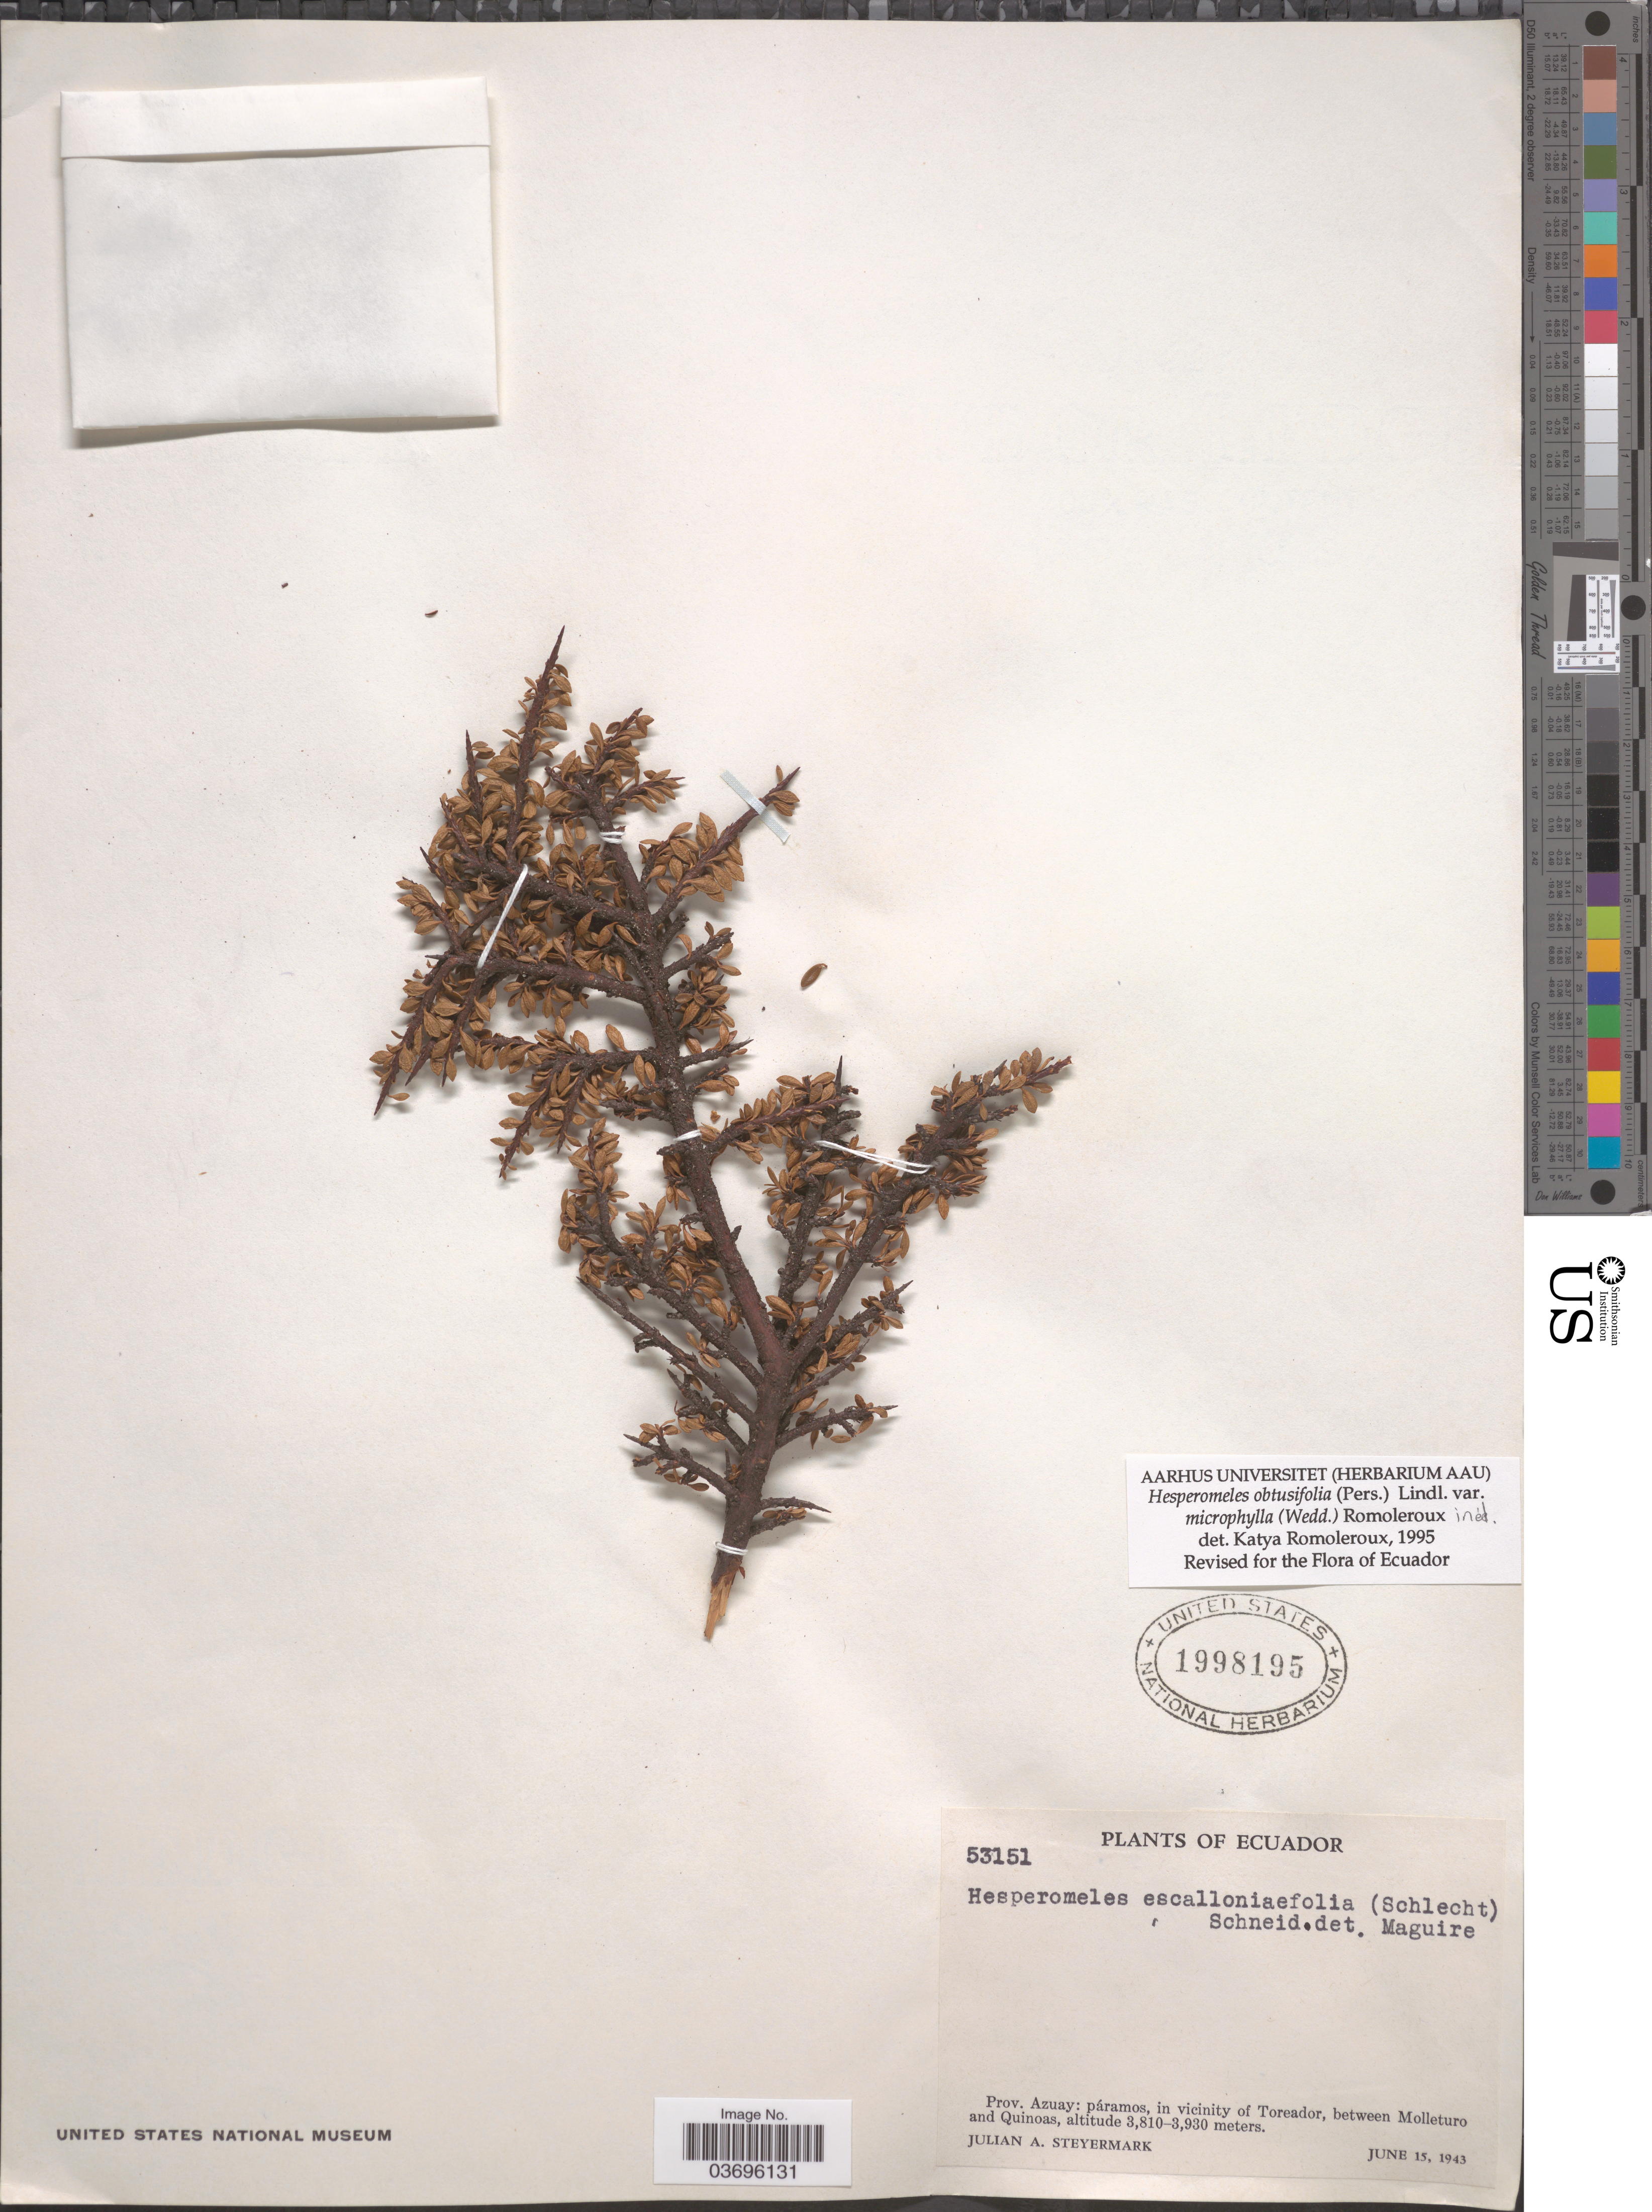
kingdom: Plantae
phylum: Tracheophyta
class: Magnoliopsida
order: Rosales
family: Rosaceae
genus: Hesperomeles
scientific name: Hesperomeles obtusifolia var. microphylla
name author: (Wedd.) Romol.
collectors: J. Steyermark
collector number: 53151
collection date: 1943-06-15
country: Ecuador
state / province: Azuay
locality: Páramos, in vicinity of Toreador, between Molleturo and Quinoas.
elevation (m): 3810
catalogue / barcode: US 1998195